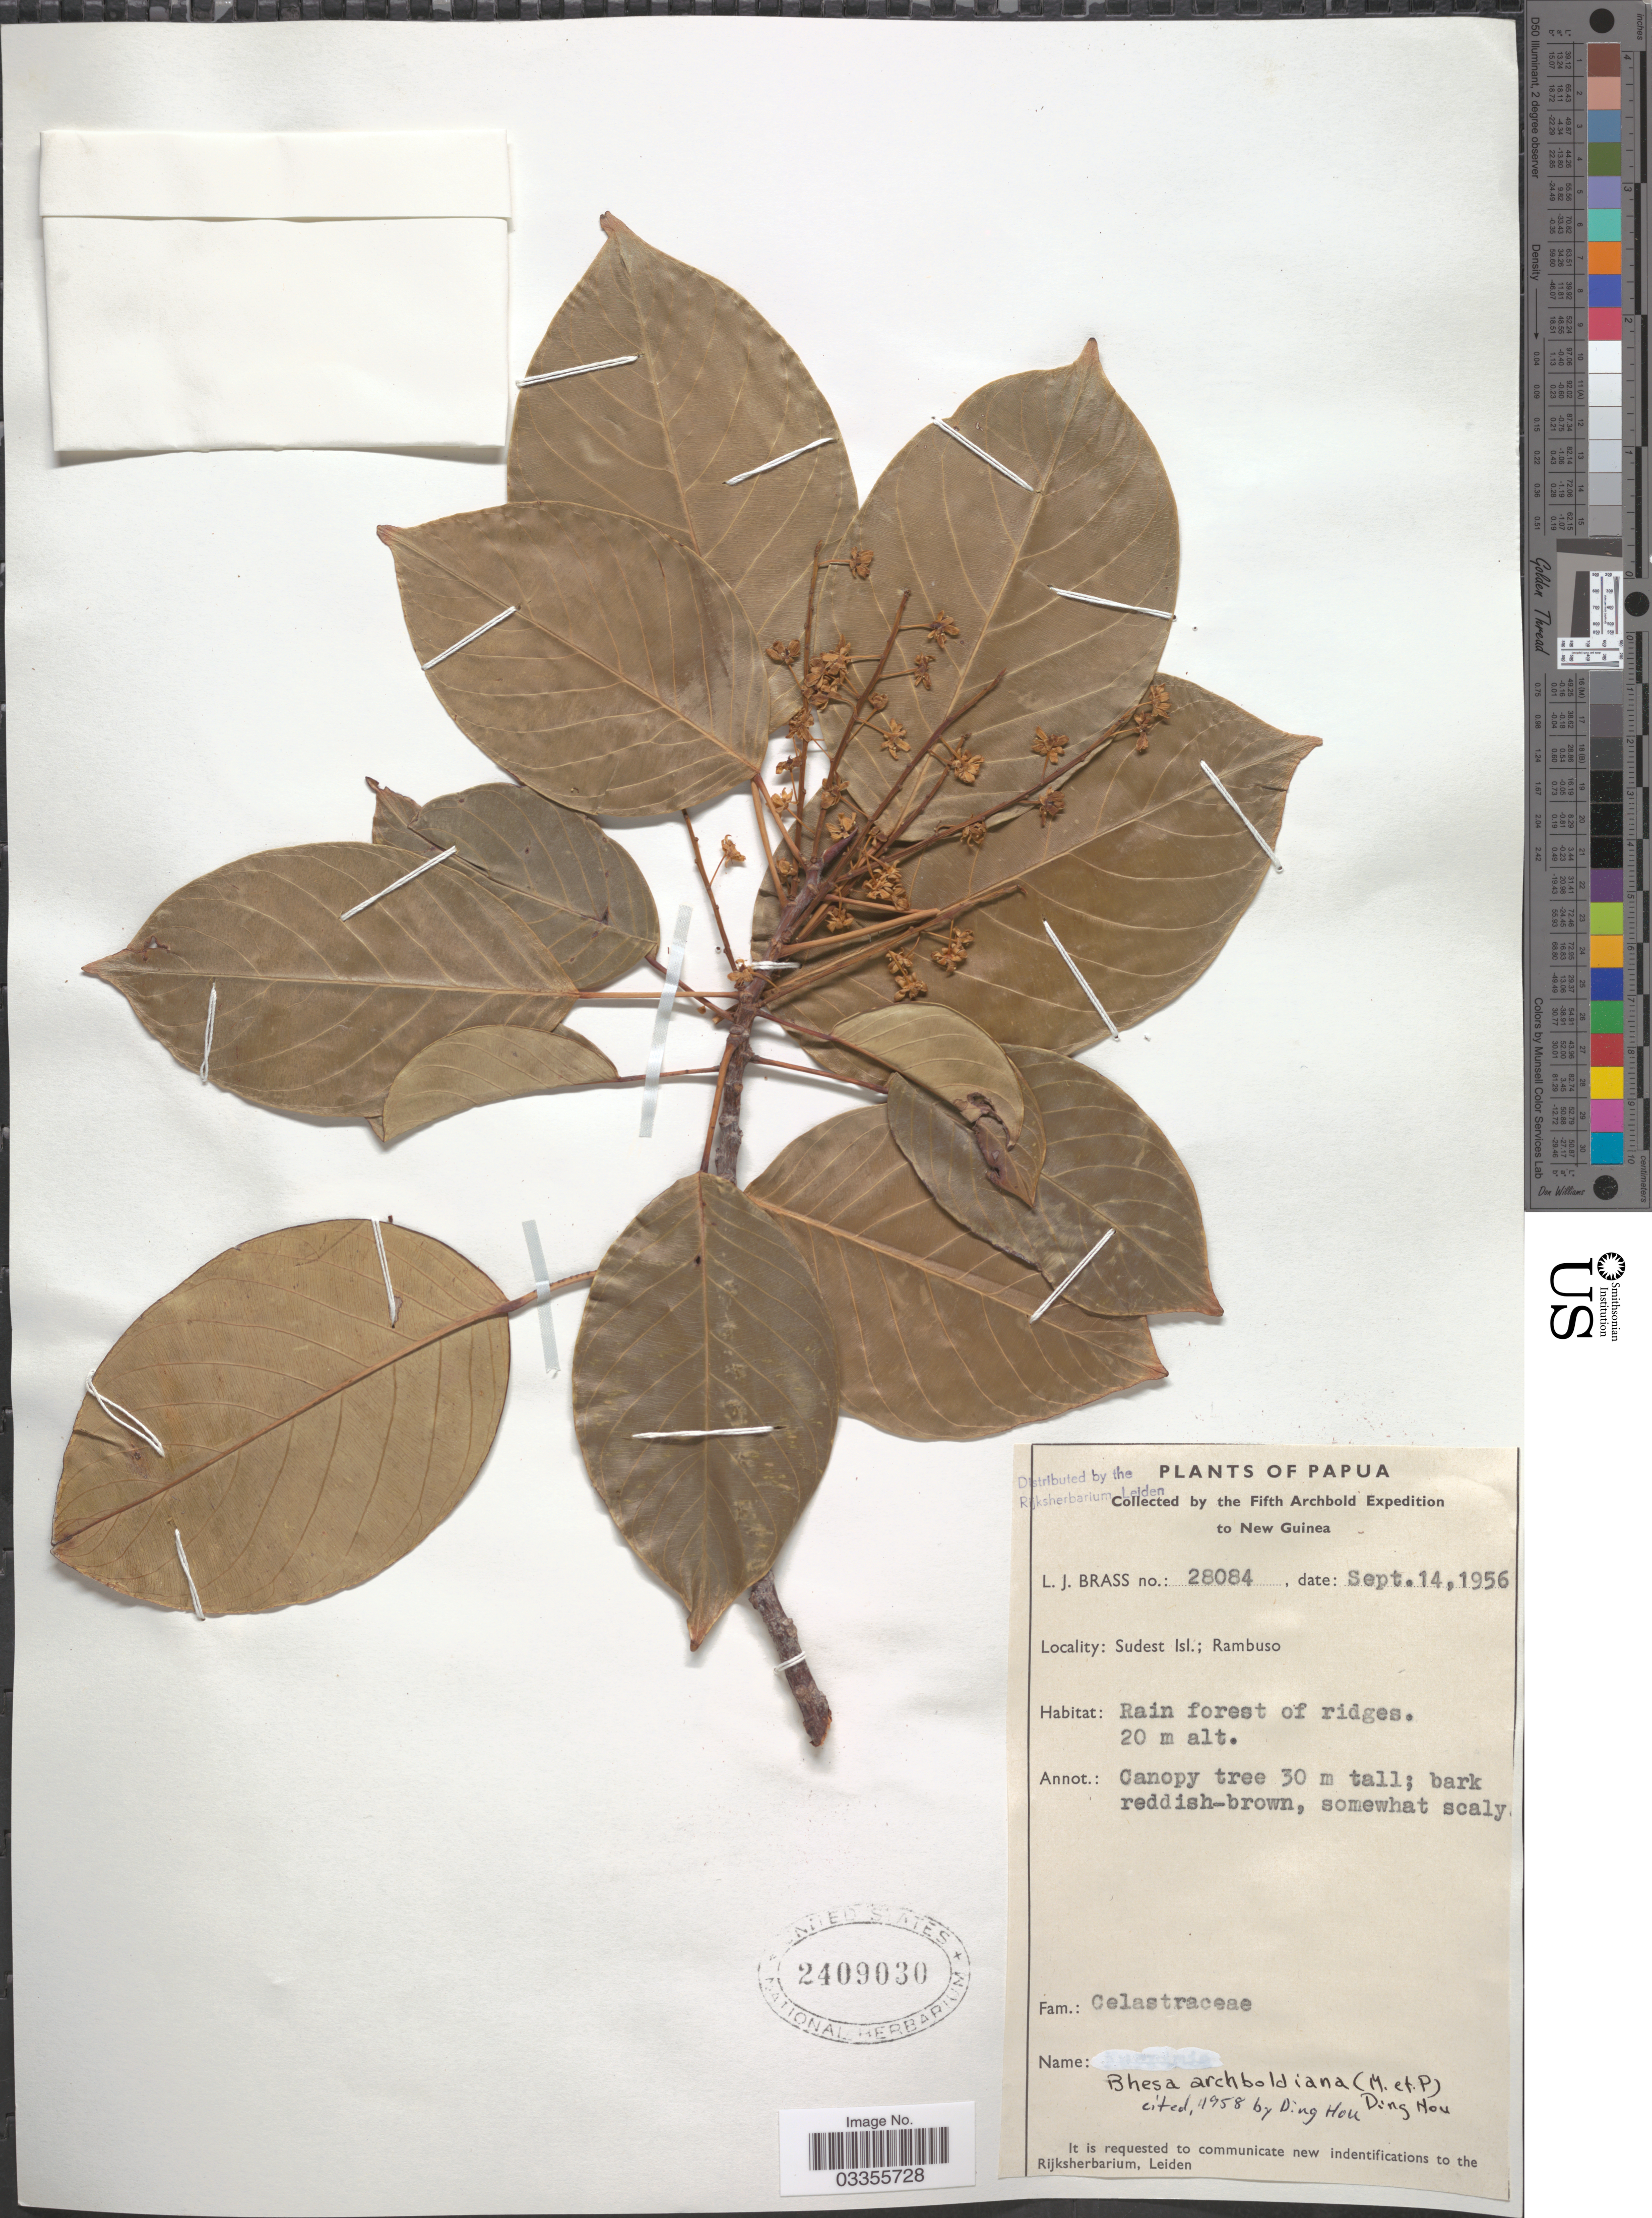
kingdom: Plantae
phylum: Tracheophyta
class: Magnoliopsida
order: Malpighiales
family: Centroplacaceae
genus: Bhesa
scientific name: Bhesa archboldiana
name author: Ding Hou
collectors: L. J. Brass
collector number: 28084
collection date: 1956-09-14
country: Papua New Guinea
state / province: Milne Bay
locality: Papua. New Guinea. Sudest Isl.; Rambuso.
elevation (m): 20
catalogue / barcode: US 2409030